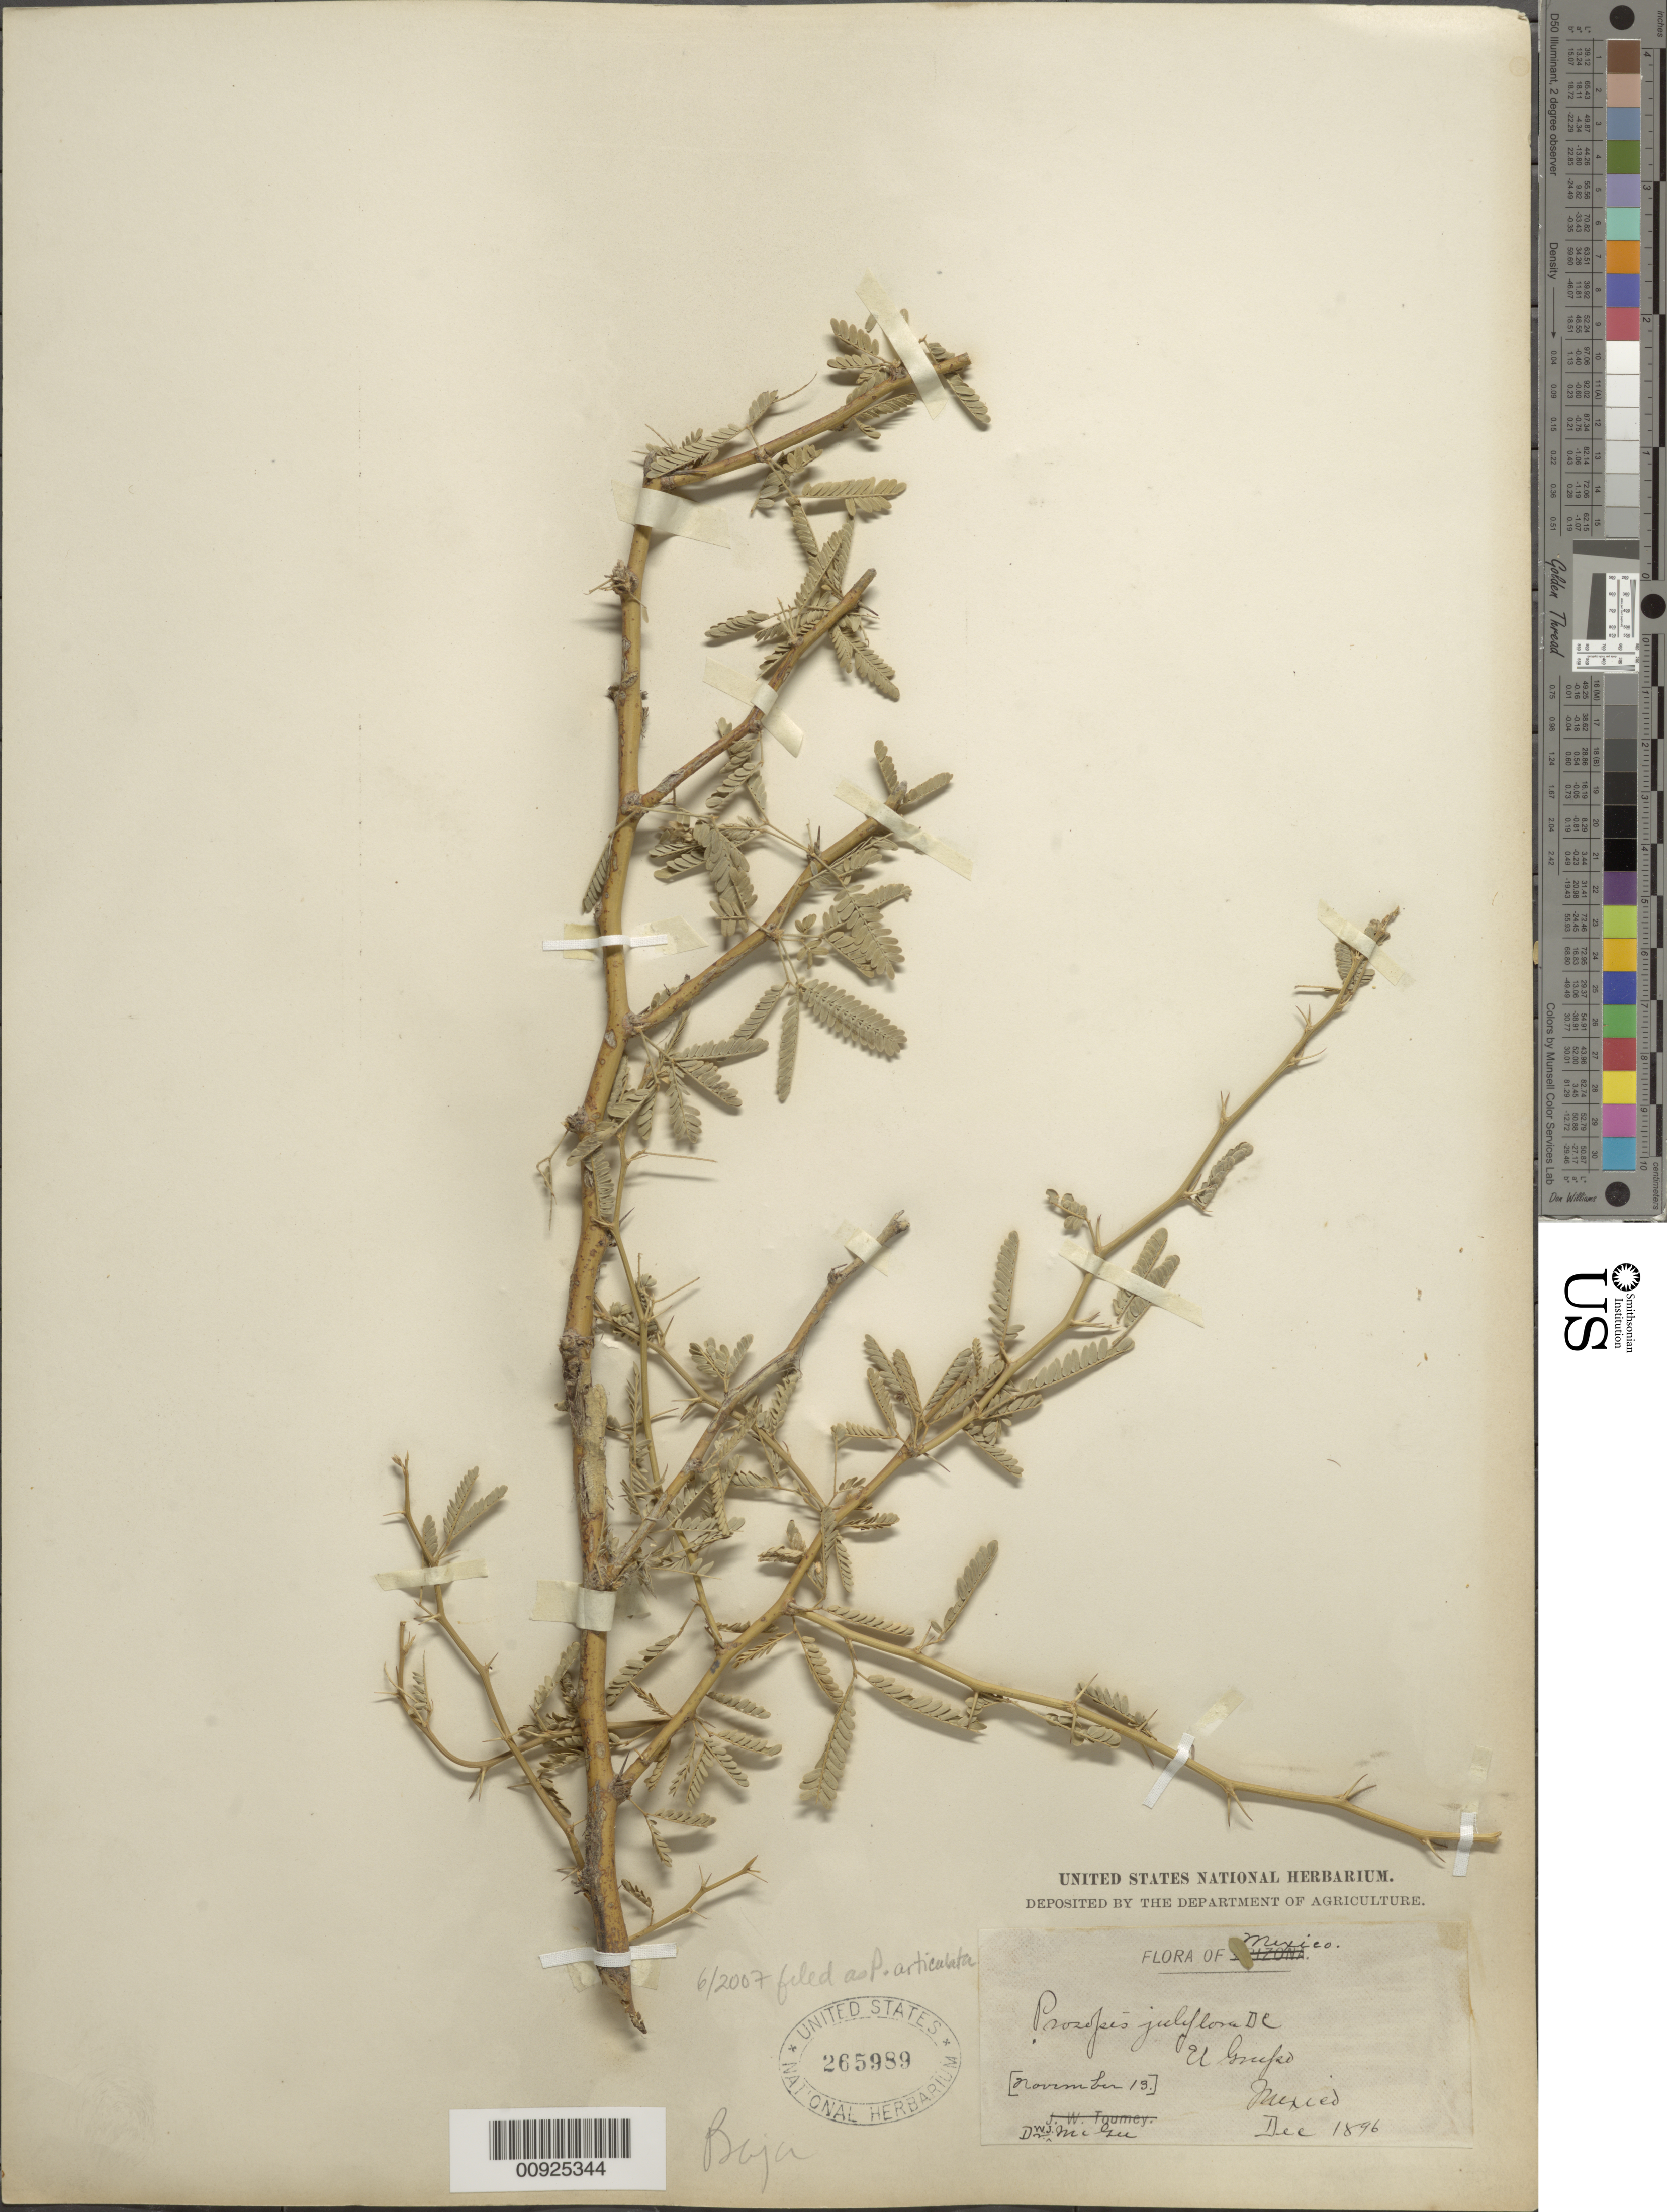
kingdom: Plantae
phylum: Tracheophyta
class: Magnoliopsida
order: Fabales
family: Fabaceae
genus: Neltuma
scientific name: Neltuma sp.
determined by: Strong, Mark T., (BOT), Smithsonian Institution - National Museum of Natural History (UNITED STATES)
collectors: W. Mcgee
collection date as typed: Dec 1896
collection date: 1896-12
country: Mexico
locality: El Grupo.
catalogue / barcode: US 265989